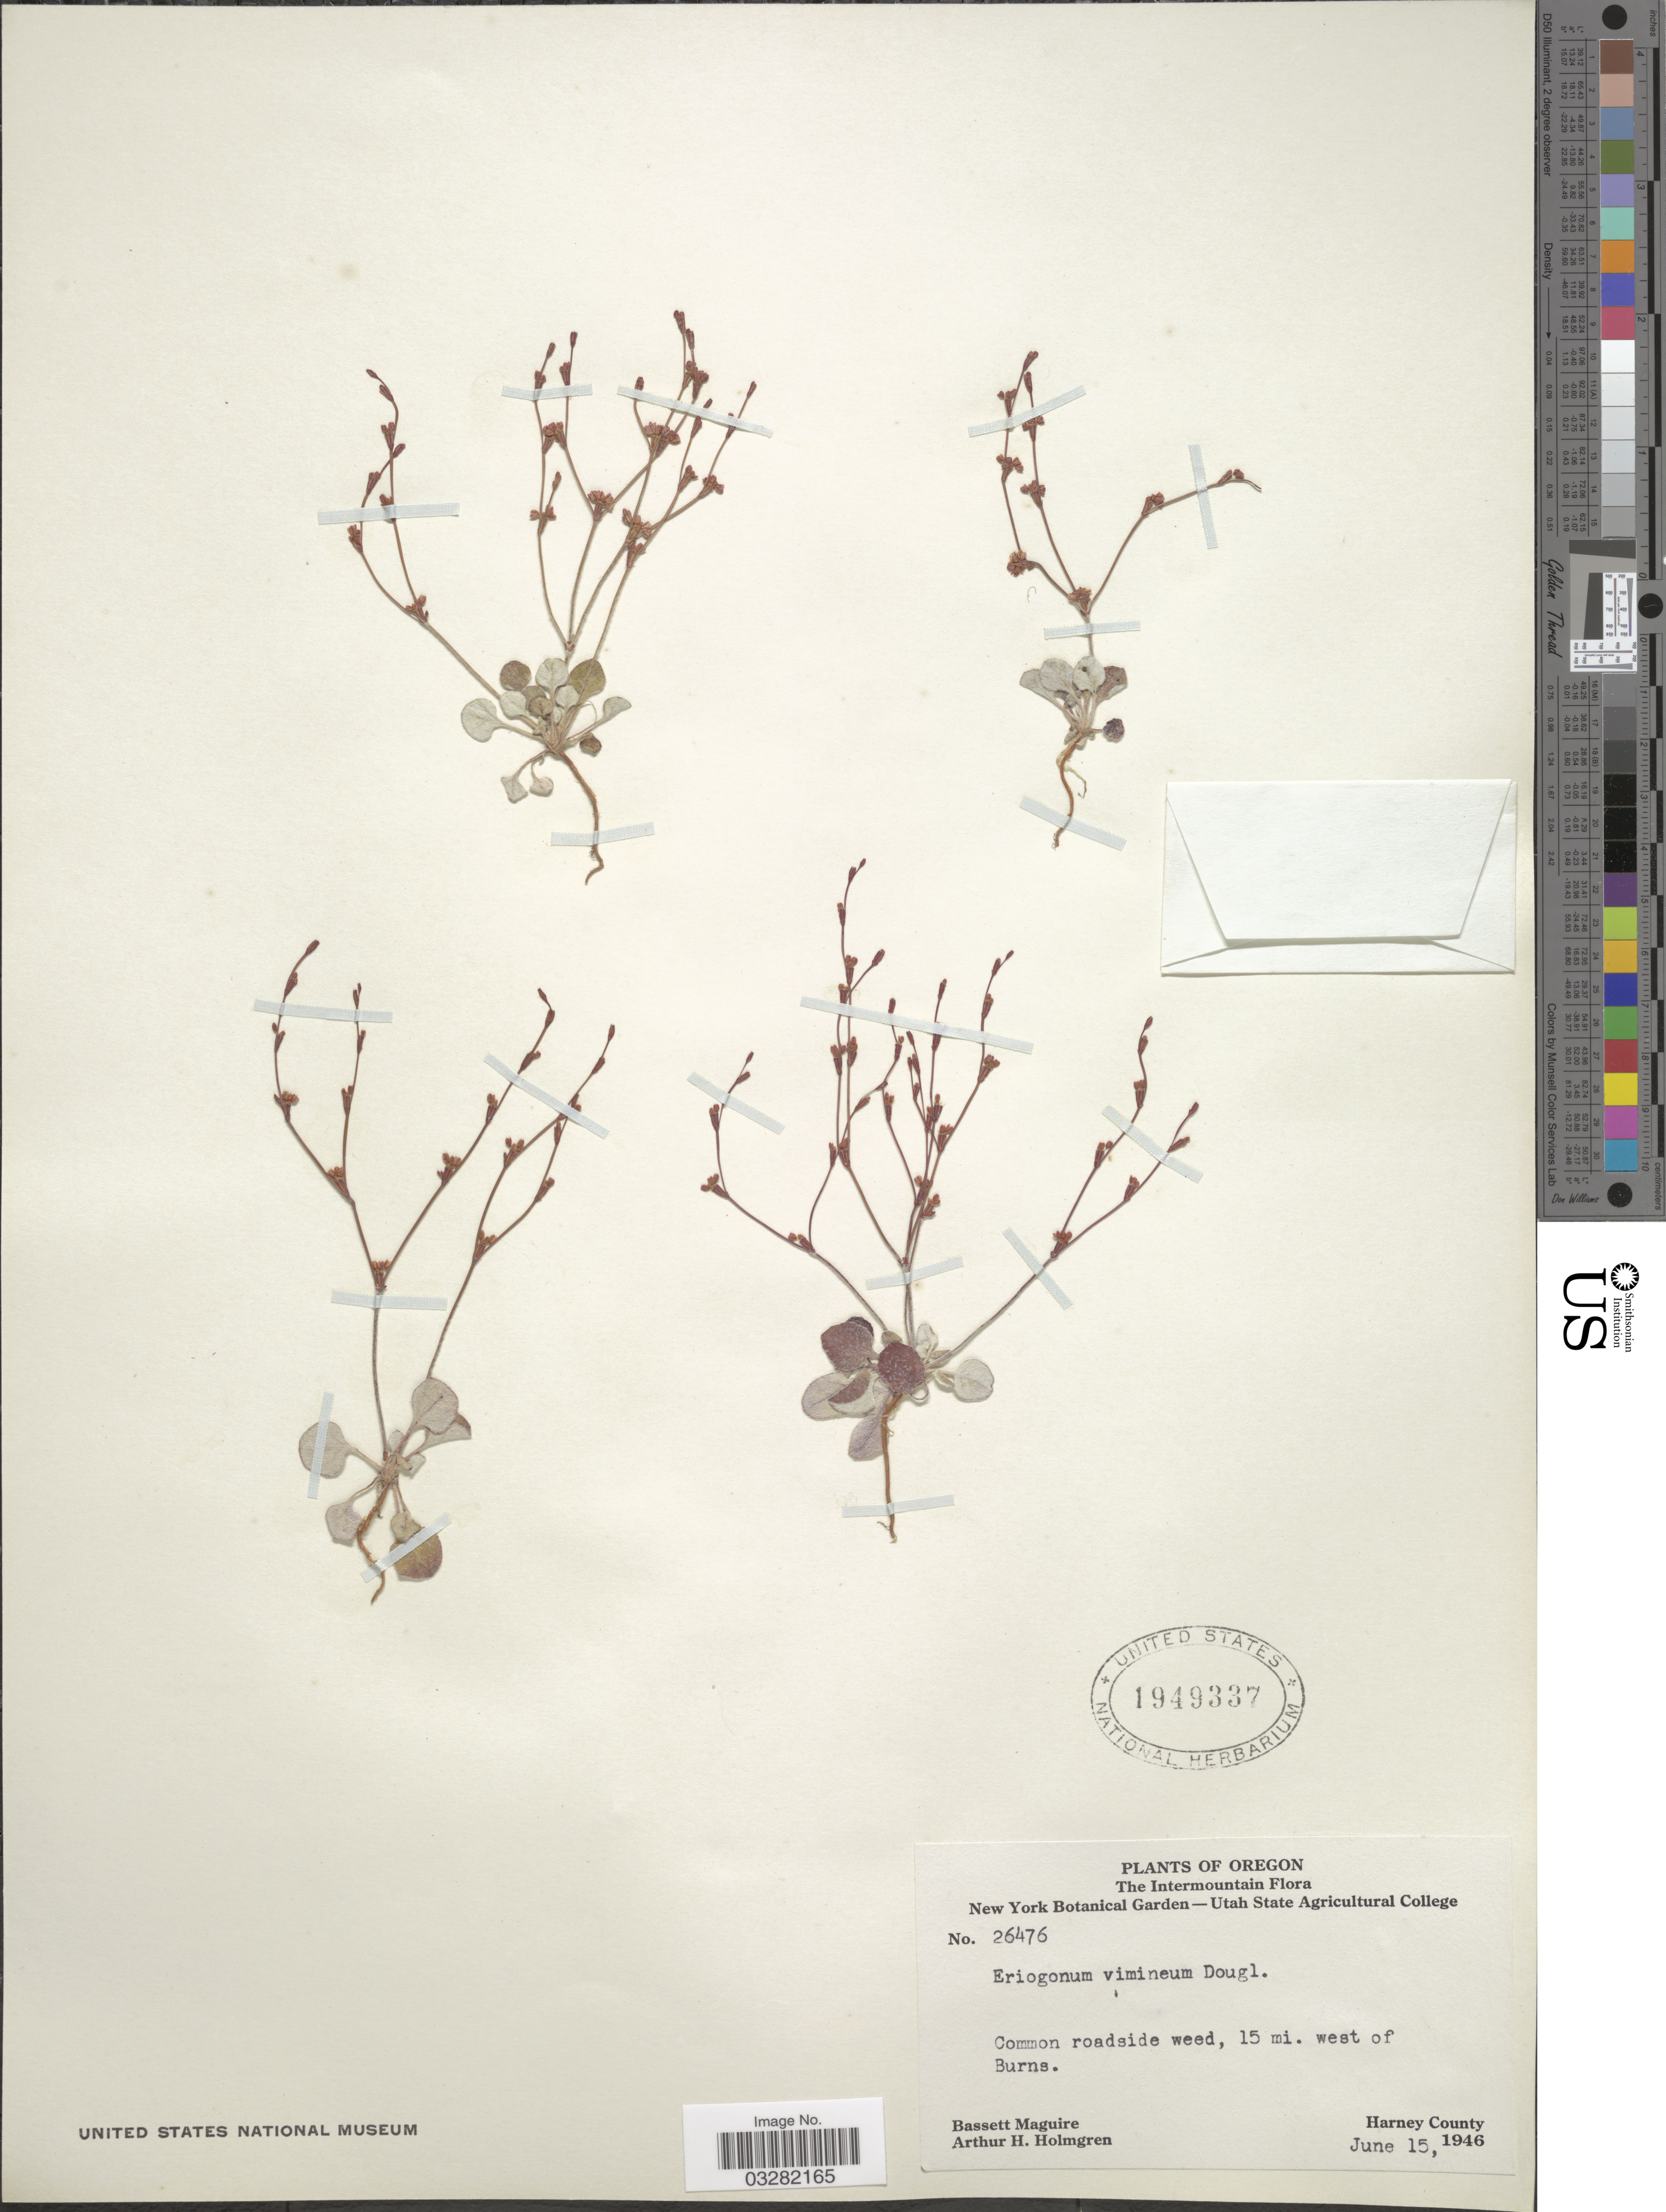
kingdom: Plantae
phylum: Tracheophyta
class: Magnoliopsida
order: Caryophyllales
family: Polygonaceae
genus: Eriogonum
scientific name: Eriogonum vimineum var. vimineum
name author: Douglas ex Benth.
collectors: B. Maguire & A. H. Holmgren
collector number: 26476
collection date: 1946-06-15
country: United States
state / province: Oregon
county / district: Harney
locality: The Intermountain. 15 mi. west of Burns. Harney County.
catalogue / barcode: US 1949337